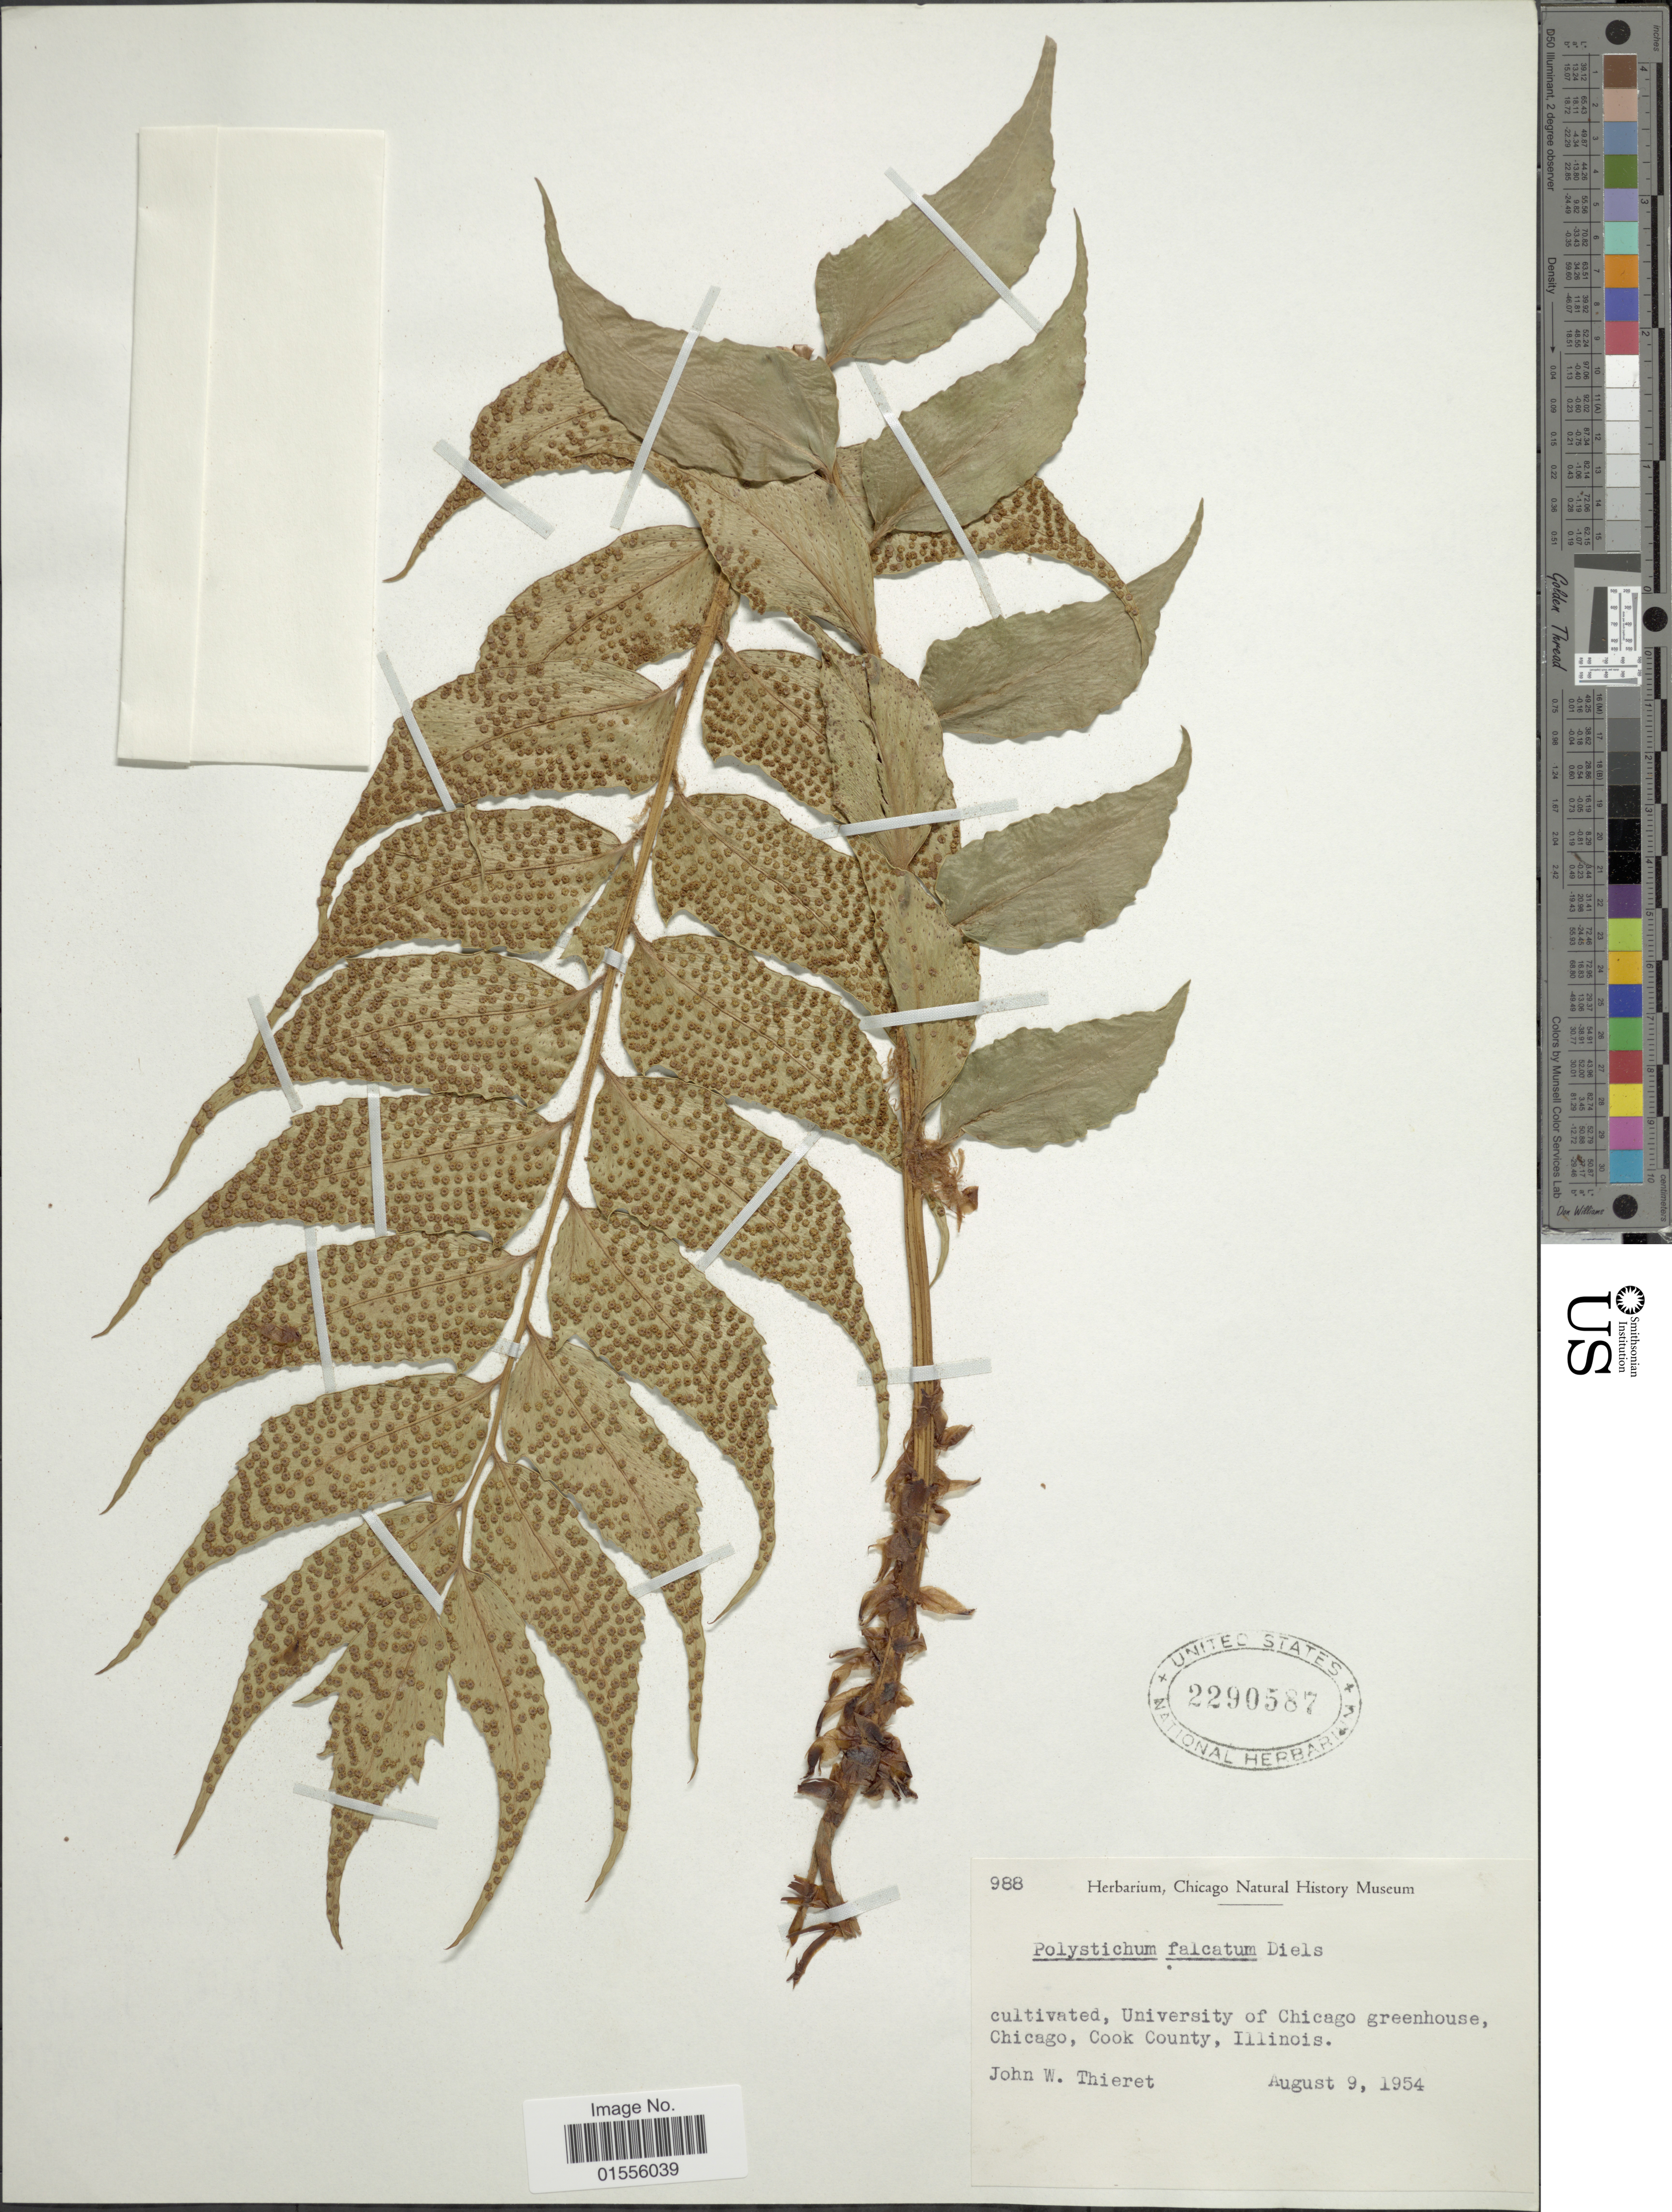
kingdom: Plantae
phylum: Tracheophyta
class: Polypodiopsida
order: Polypodiales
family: Dryopteridaceae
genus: Cyrtomium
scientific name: Cyrtomium falcatum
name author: (L. f.) C. Presl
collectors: J. W. Thieret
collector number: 988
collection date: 1954-08-09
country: United States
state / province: Illinois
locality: Cultivated, University of Chicago greenhouse, Chicago, Cook County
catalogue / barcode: US 2290587